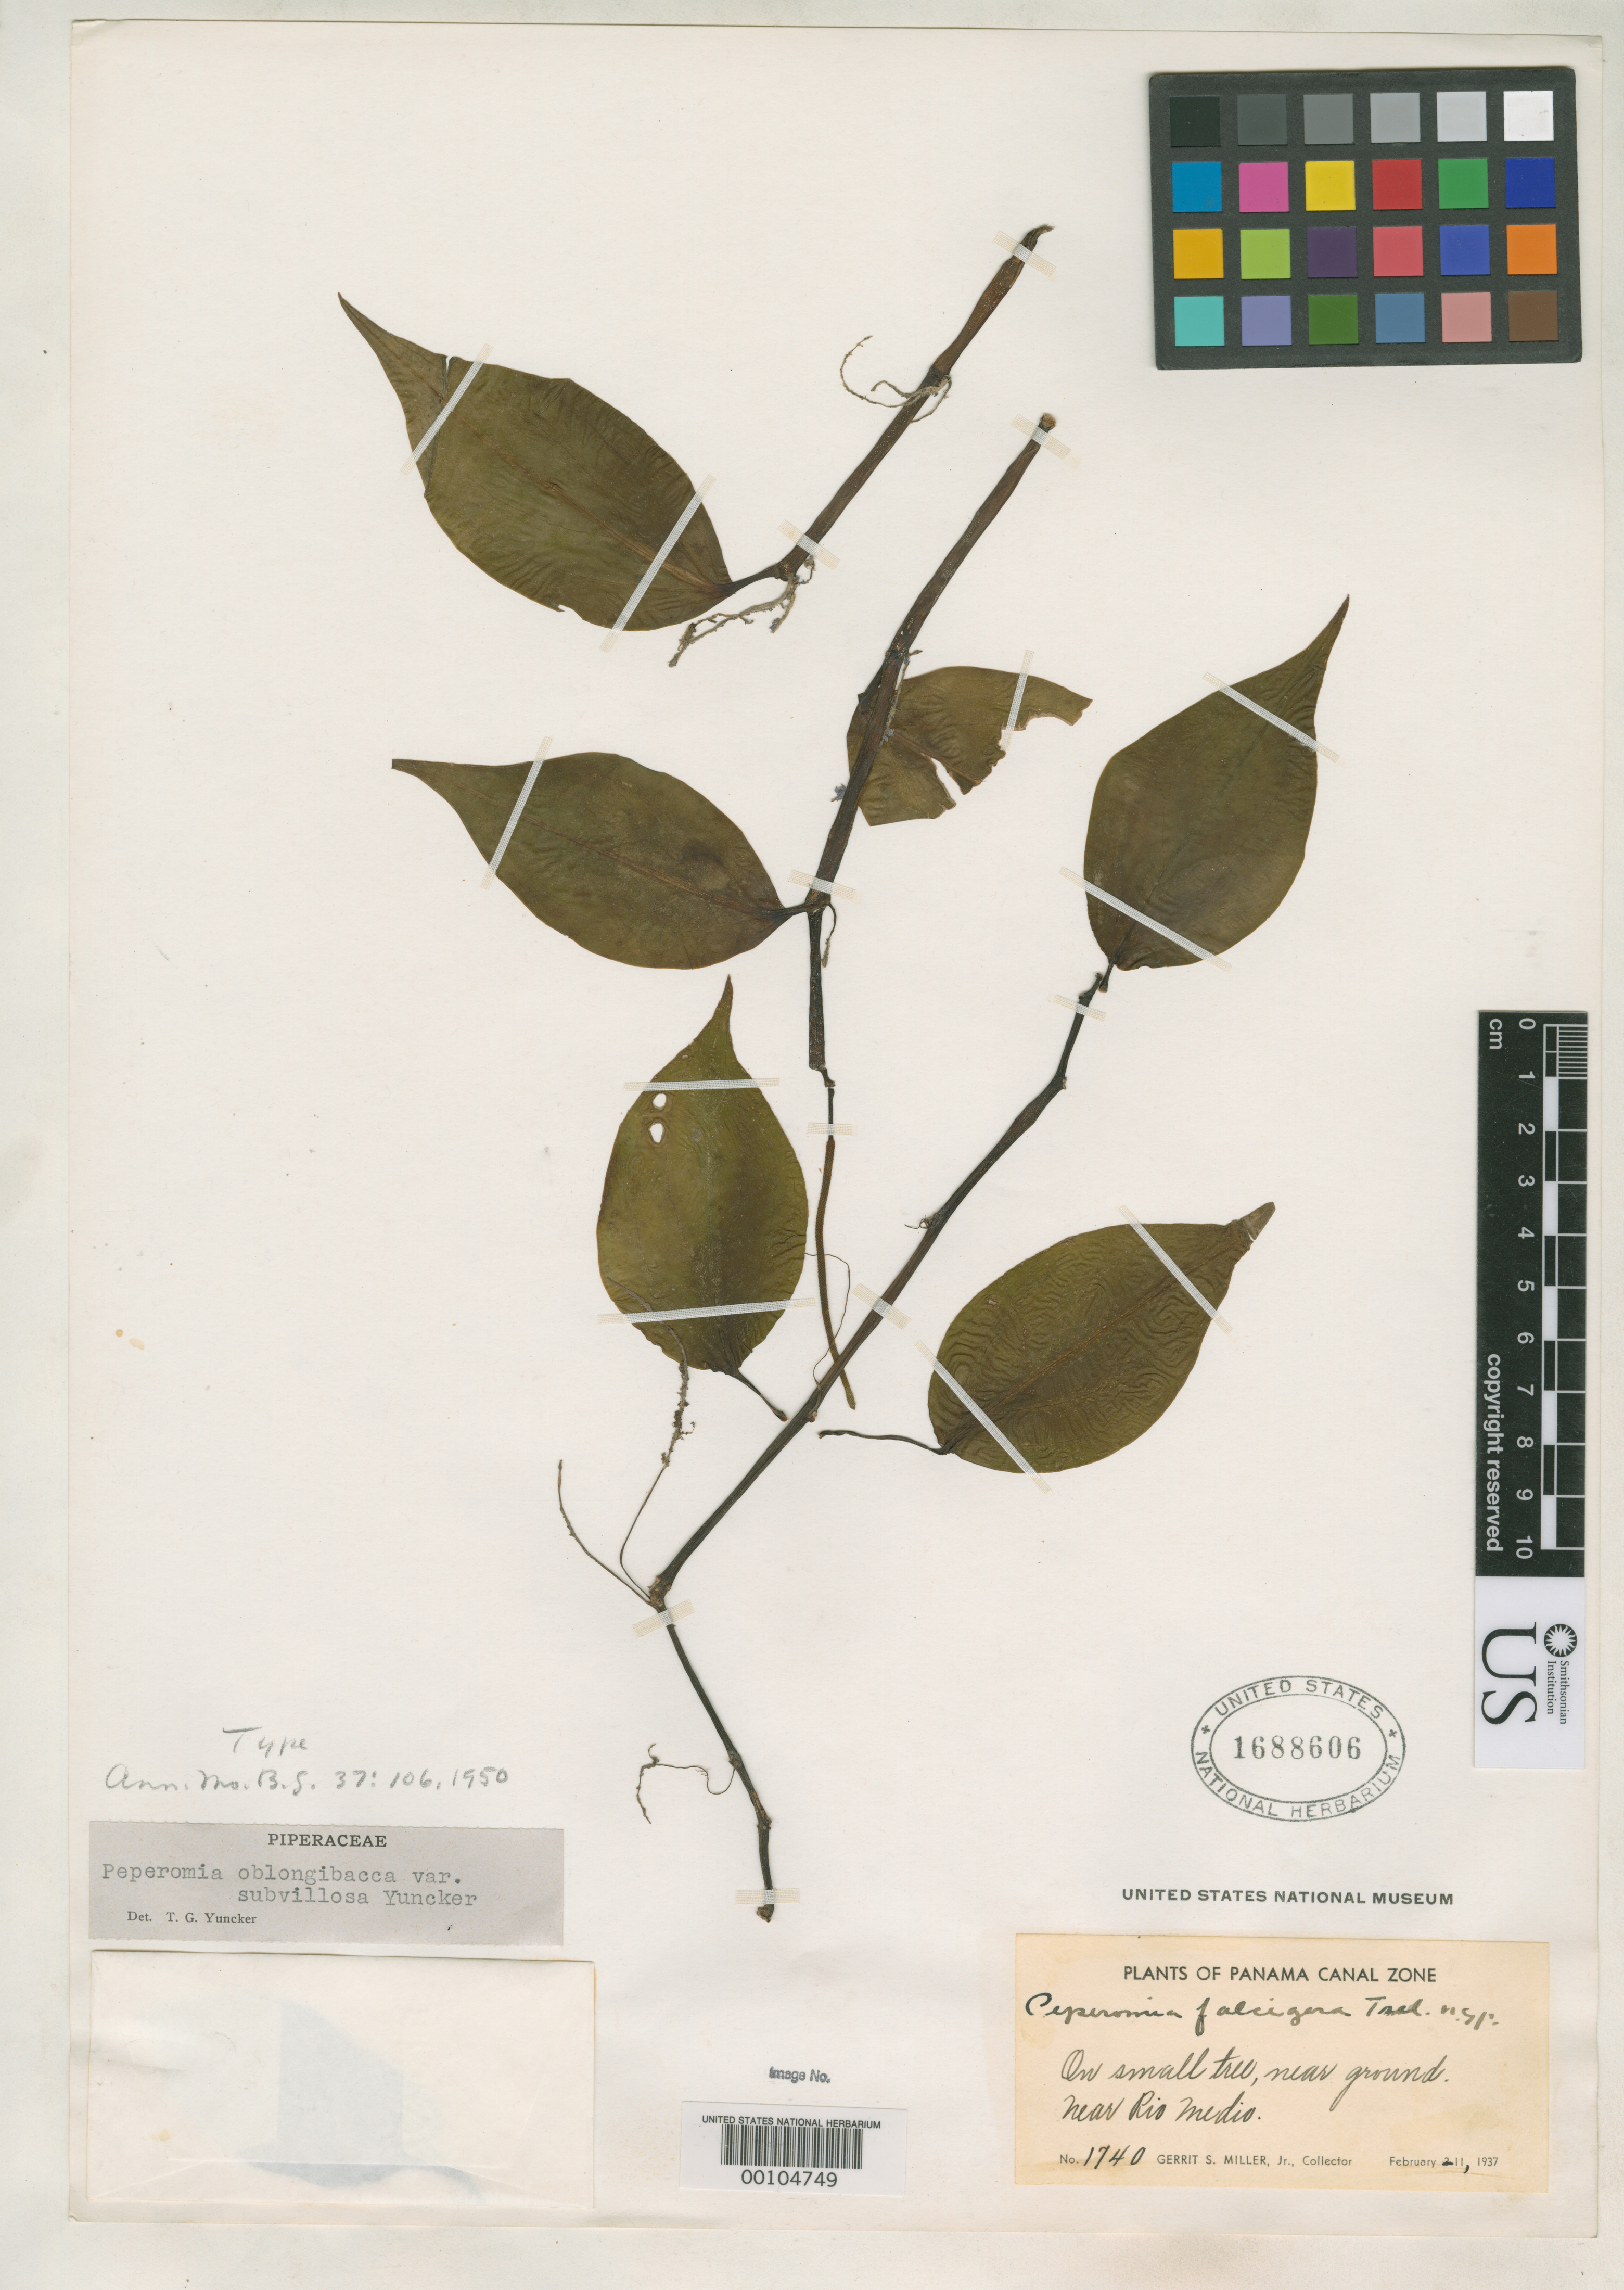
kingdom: Plantae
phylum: Tracheophyta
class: Magnoliopsida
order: Piperales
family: Piperaceae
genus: Peperomia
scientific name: Peperomia oblongibacca var. subvillosa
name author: Yunck.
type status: Isotype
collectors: G. S. Miller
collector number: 1740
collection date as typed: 11 Feb 1937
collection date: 1937-02-11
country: Panama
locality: Near Rio Medio.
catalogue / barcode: US 1688606